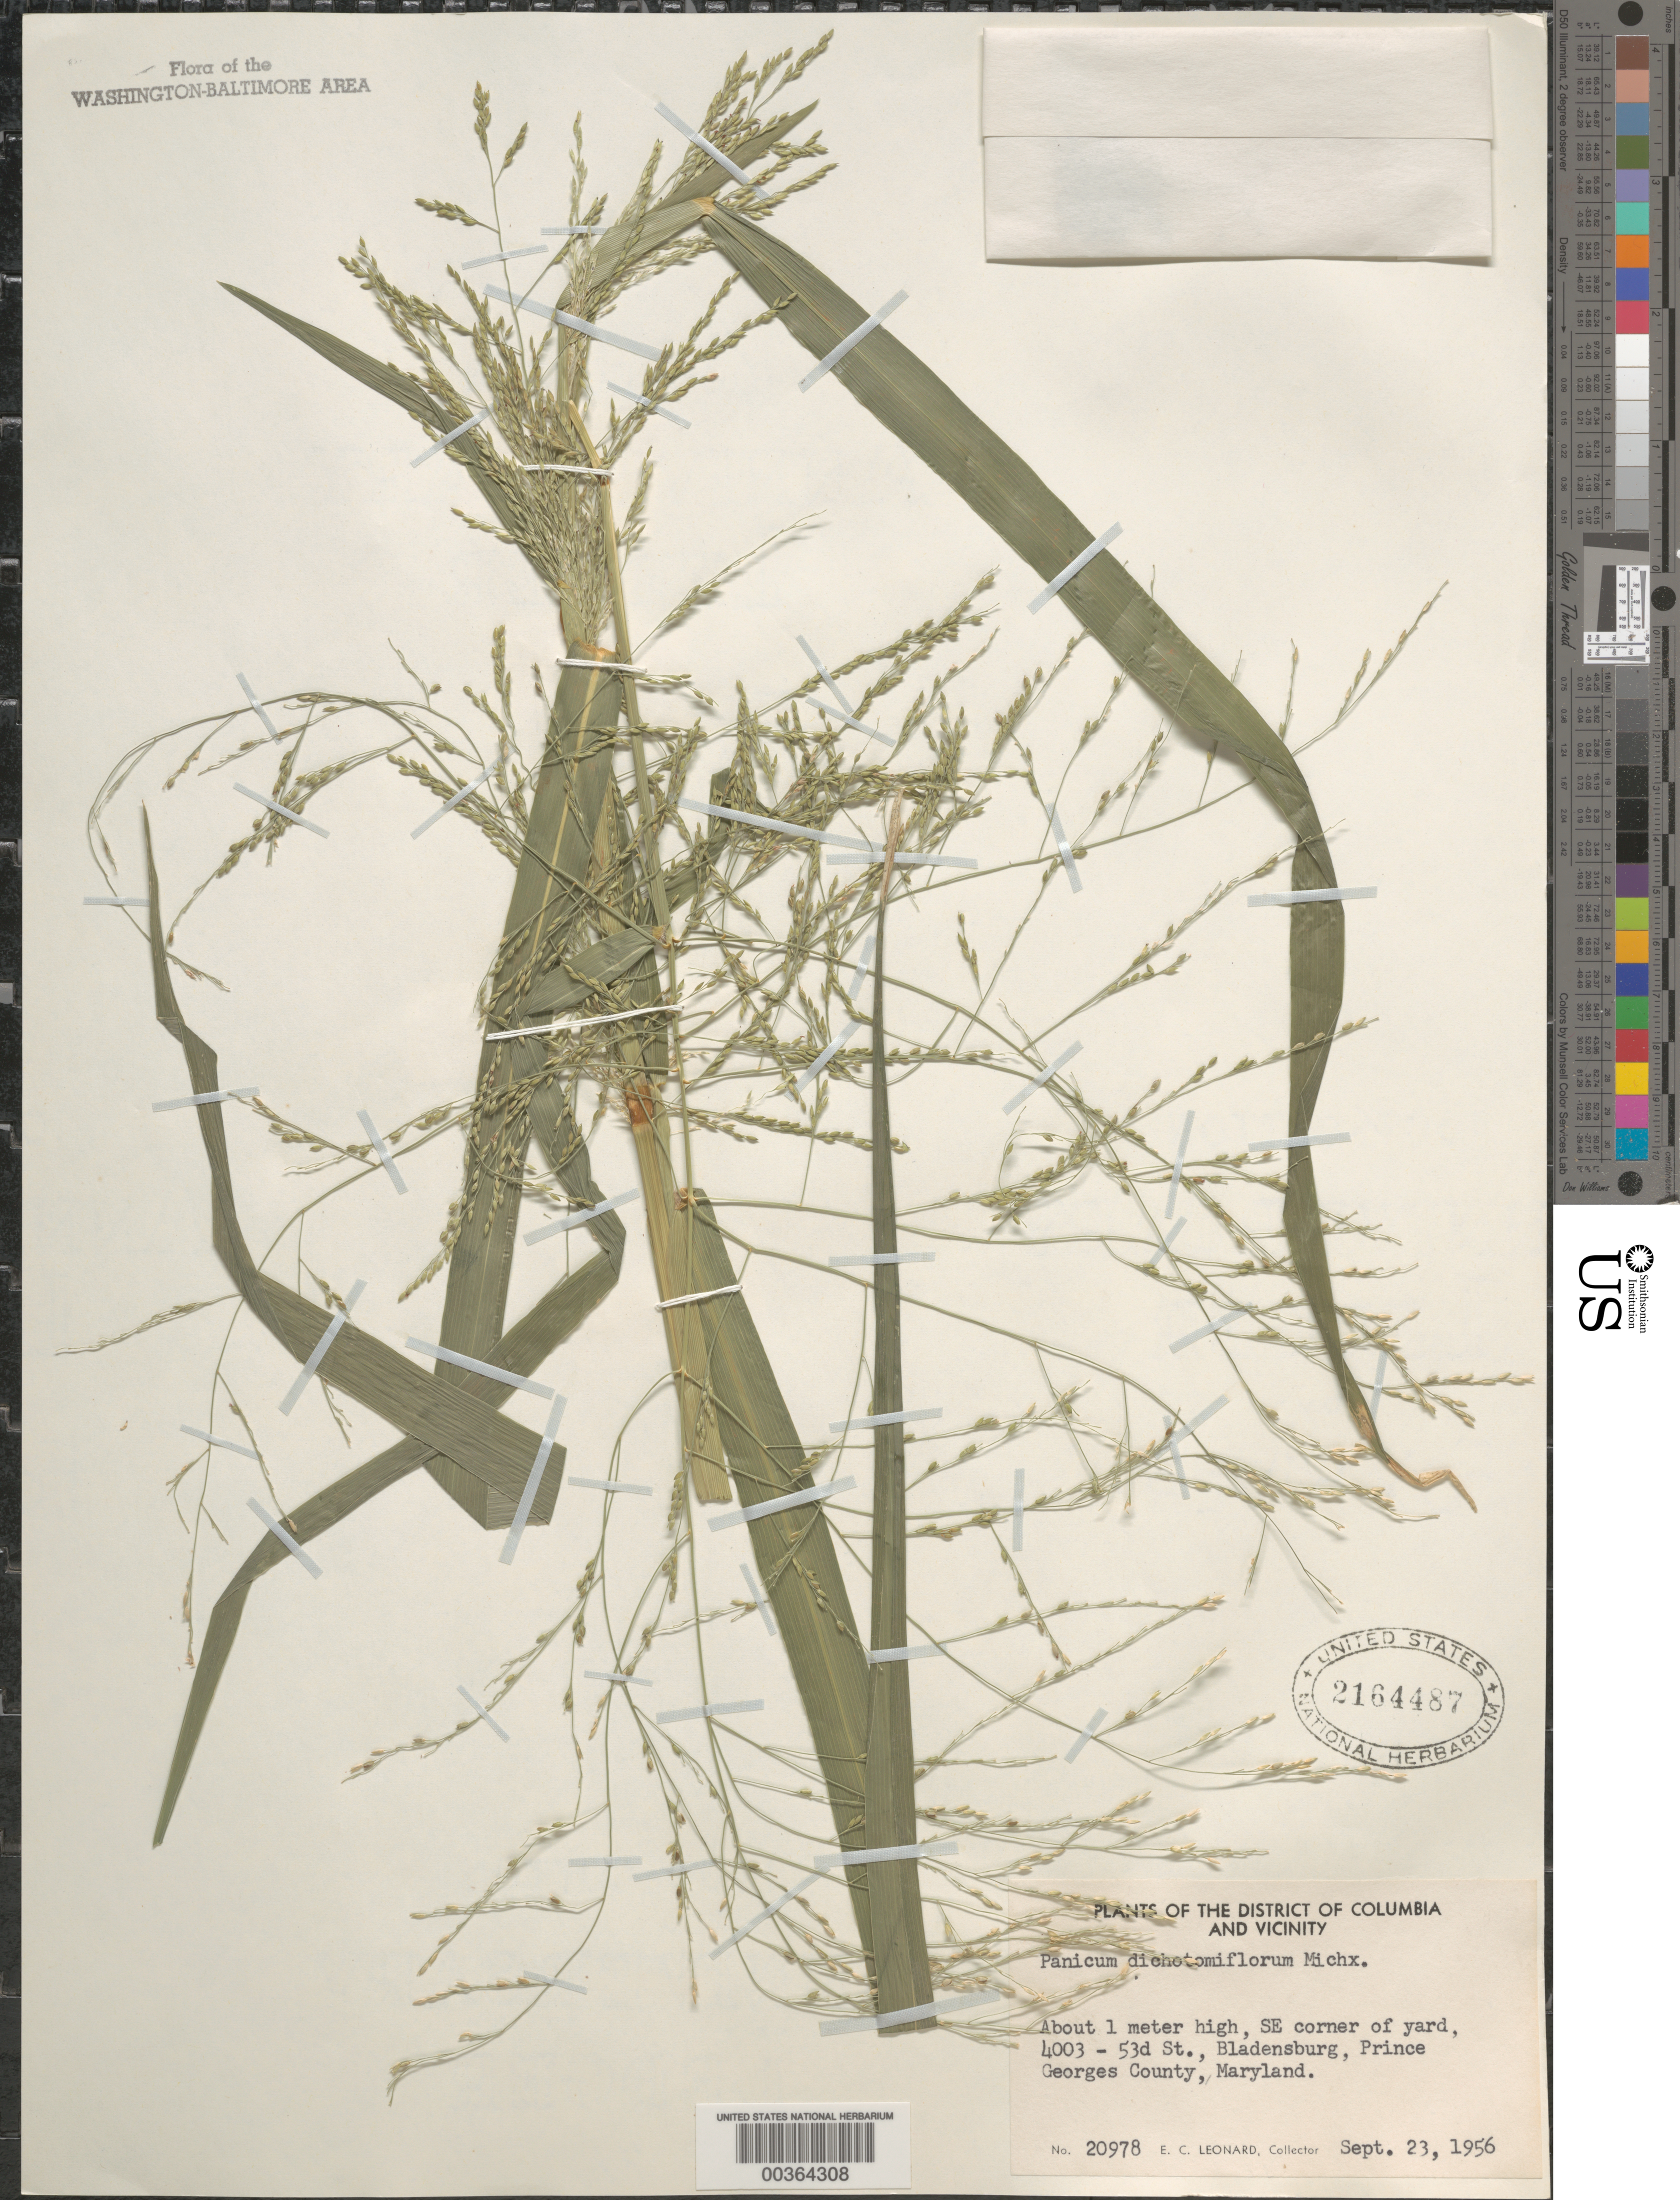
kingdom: Plantae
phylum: Tracheophyta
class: Liliopsida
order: Poales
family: Poaceae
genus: Panicum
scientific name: Panicum dichotomiflorum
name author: Michx.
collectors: E. C. Leonard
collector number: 20978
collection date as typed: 23 Sep 1956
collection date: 1956-09-23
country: United States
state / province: Maryland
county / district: Prince George's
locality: Bladensburg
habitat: Corner of yard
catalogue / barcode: US 2164487